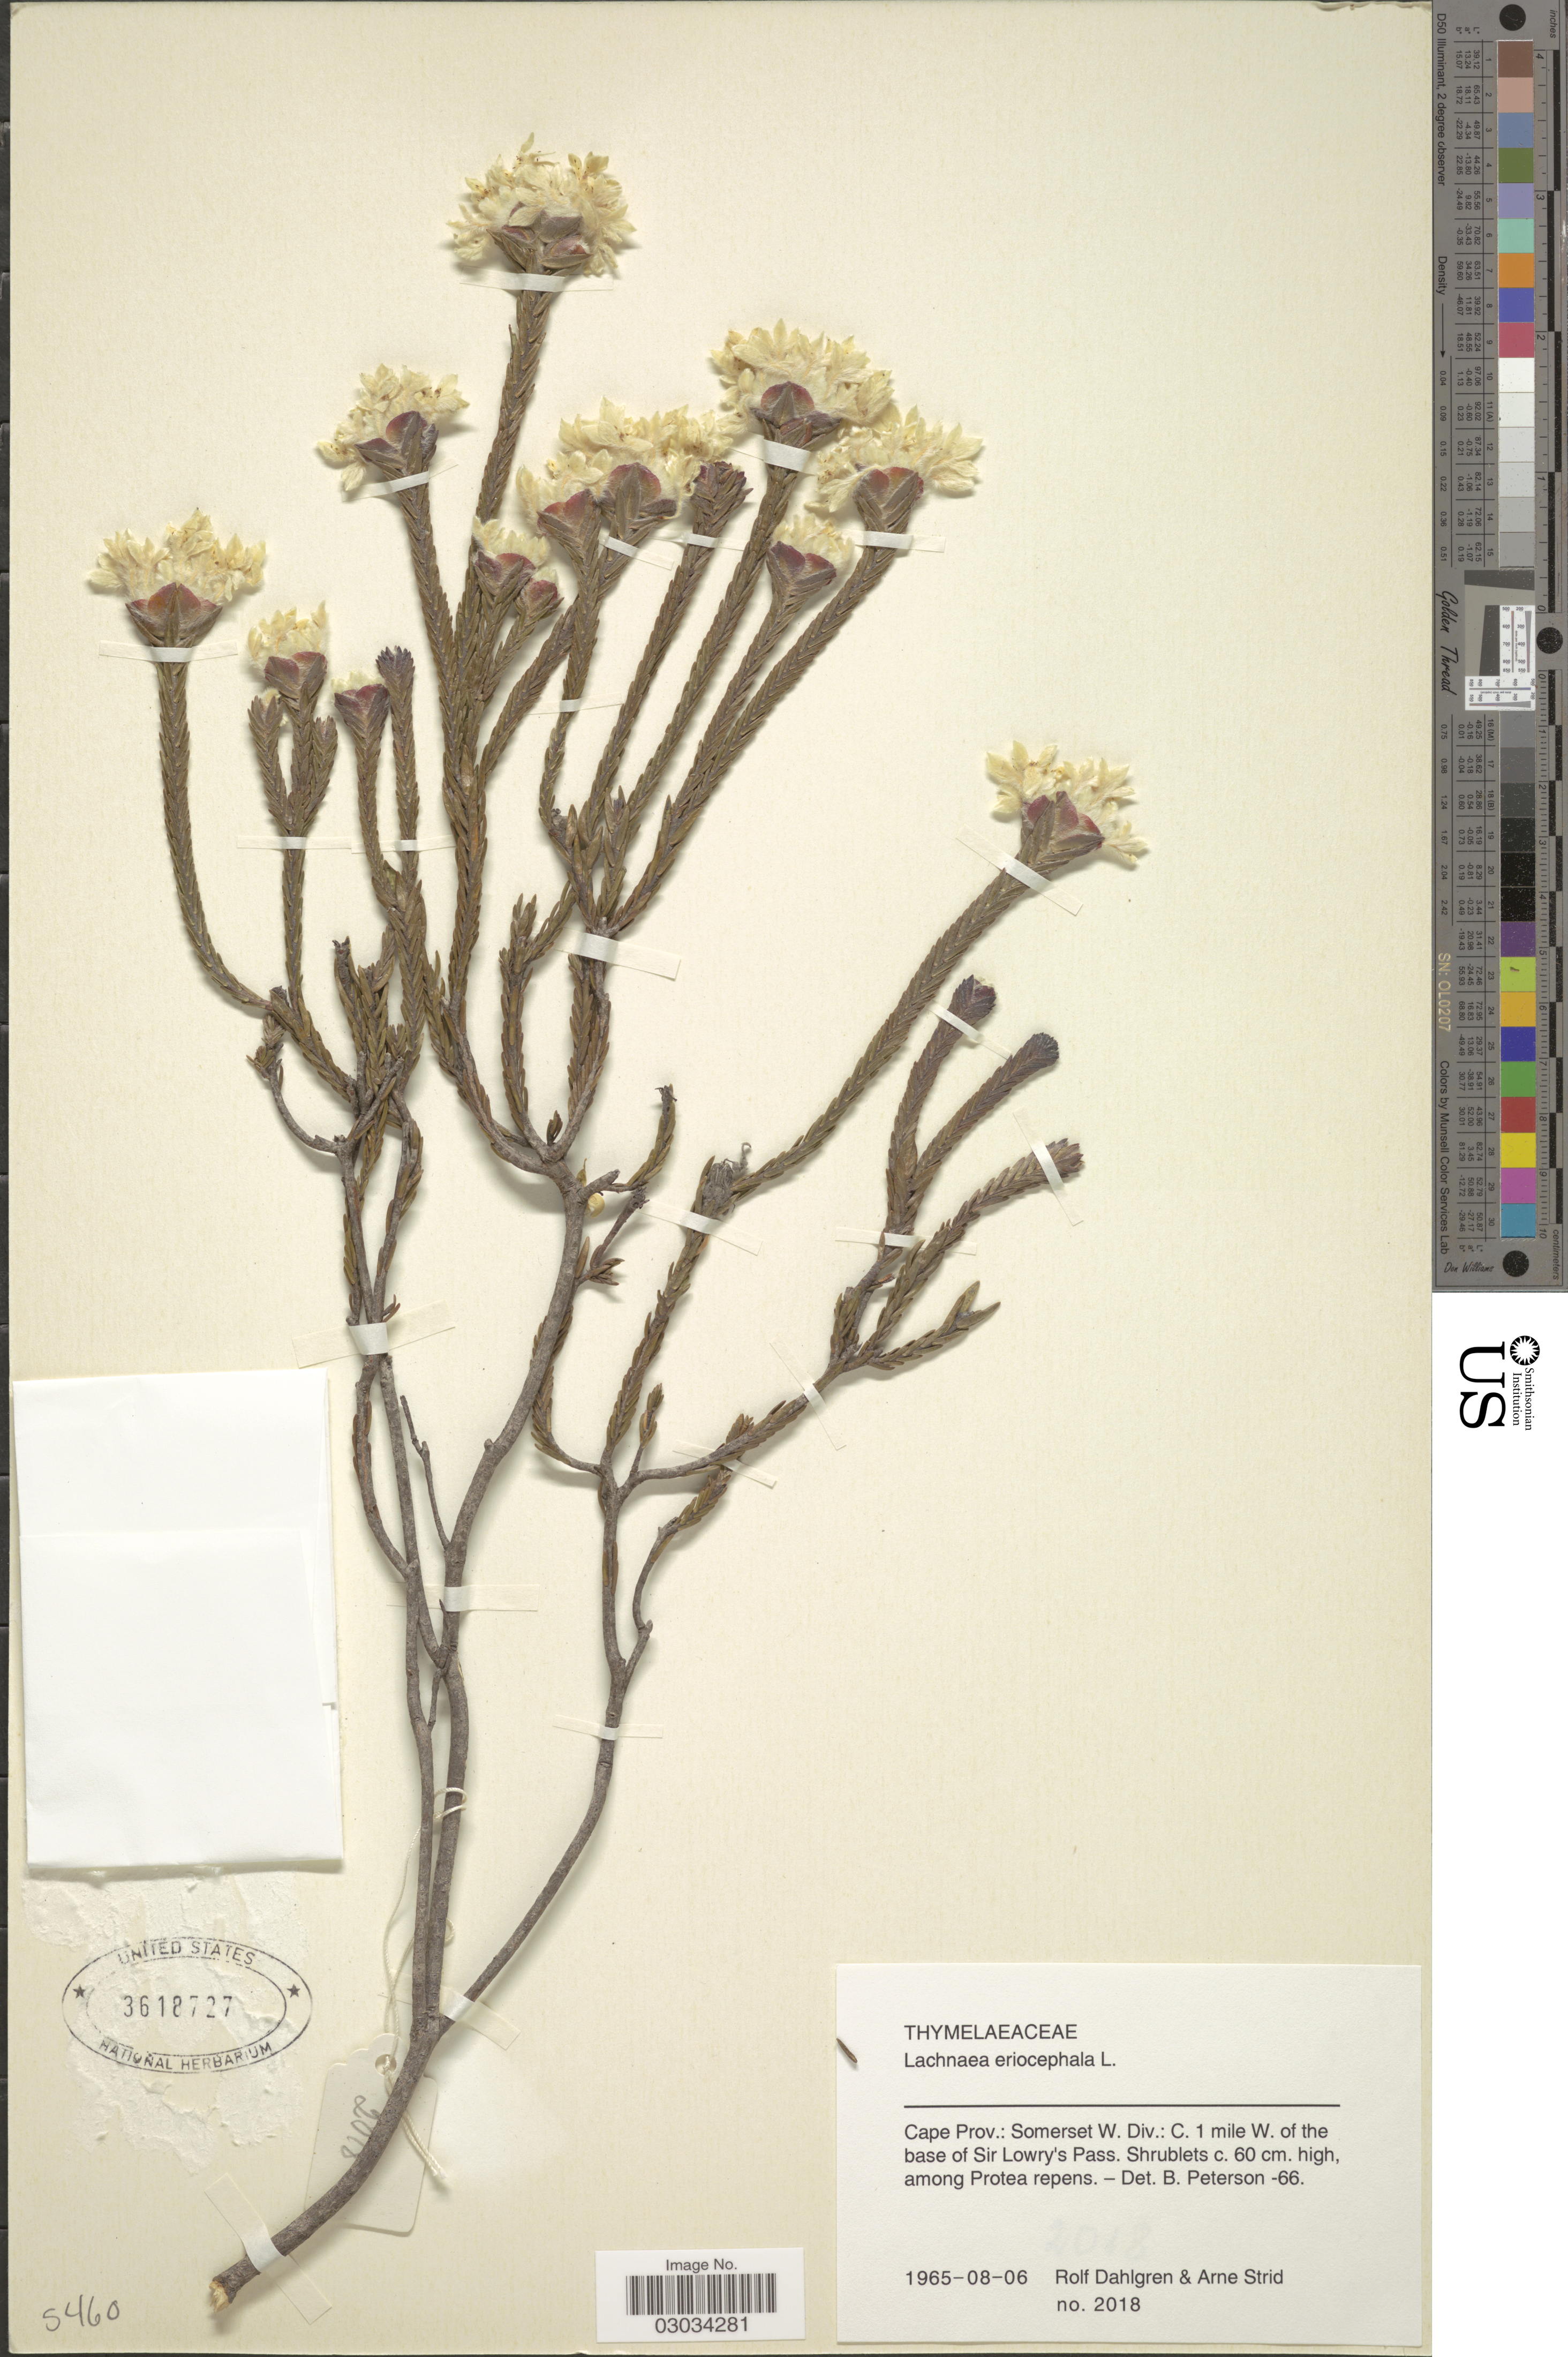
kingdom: Plantae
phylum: Tracheophyta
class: Magnoliopsida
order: Malvales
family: Thymelaeaceae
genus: Lachnaea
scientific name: Lachnaea eriocephala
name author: L.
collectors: R. Dahlgren & A. Strid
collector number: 2018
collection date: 1965-08-06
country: South Africa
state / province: Western Cape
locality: Somerset W. Div.: C. 1 mile W. of the base of Sir Lowry's Pass.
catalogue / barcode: US 3618727